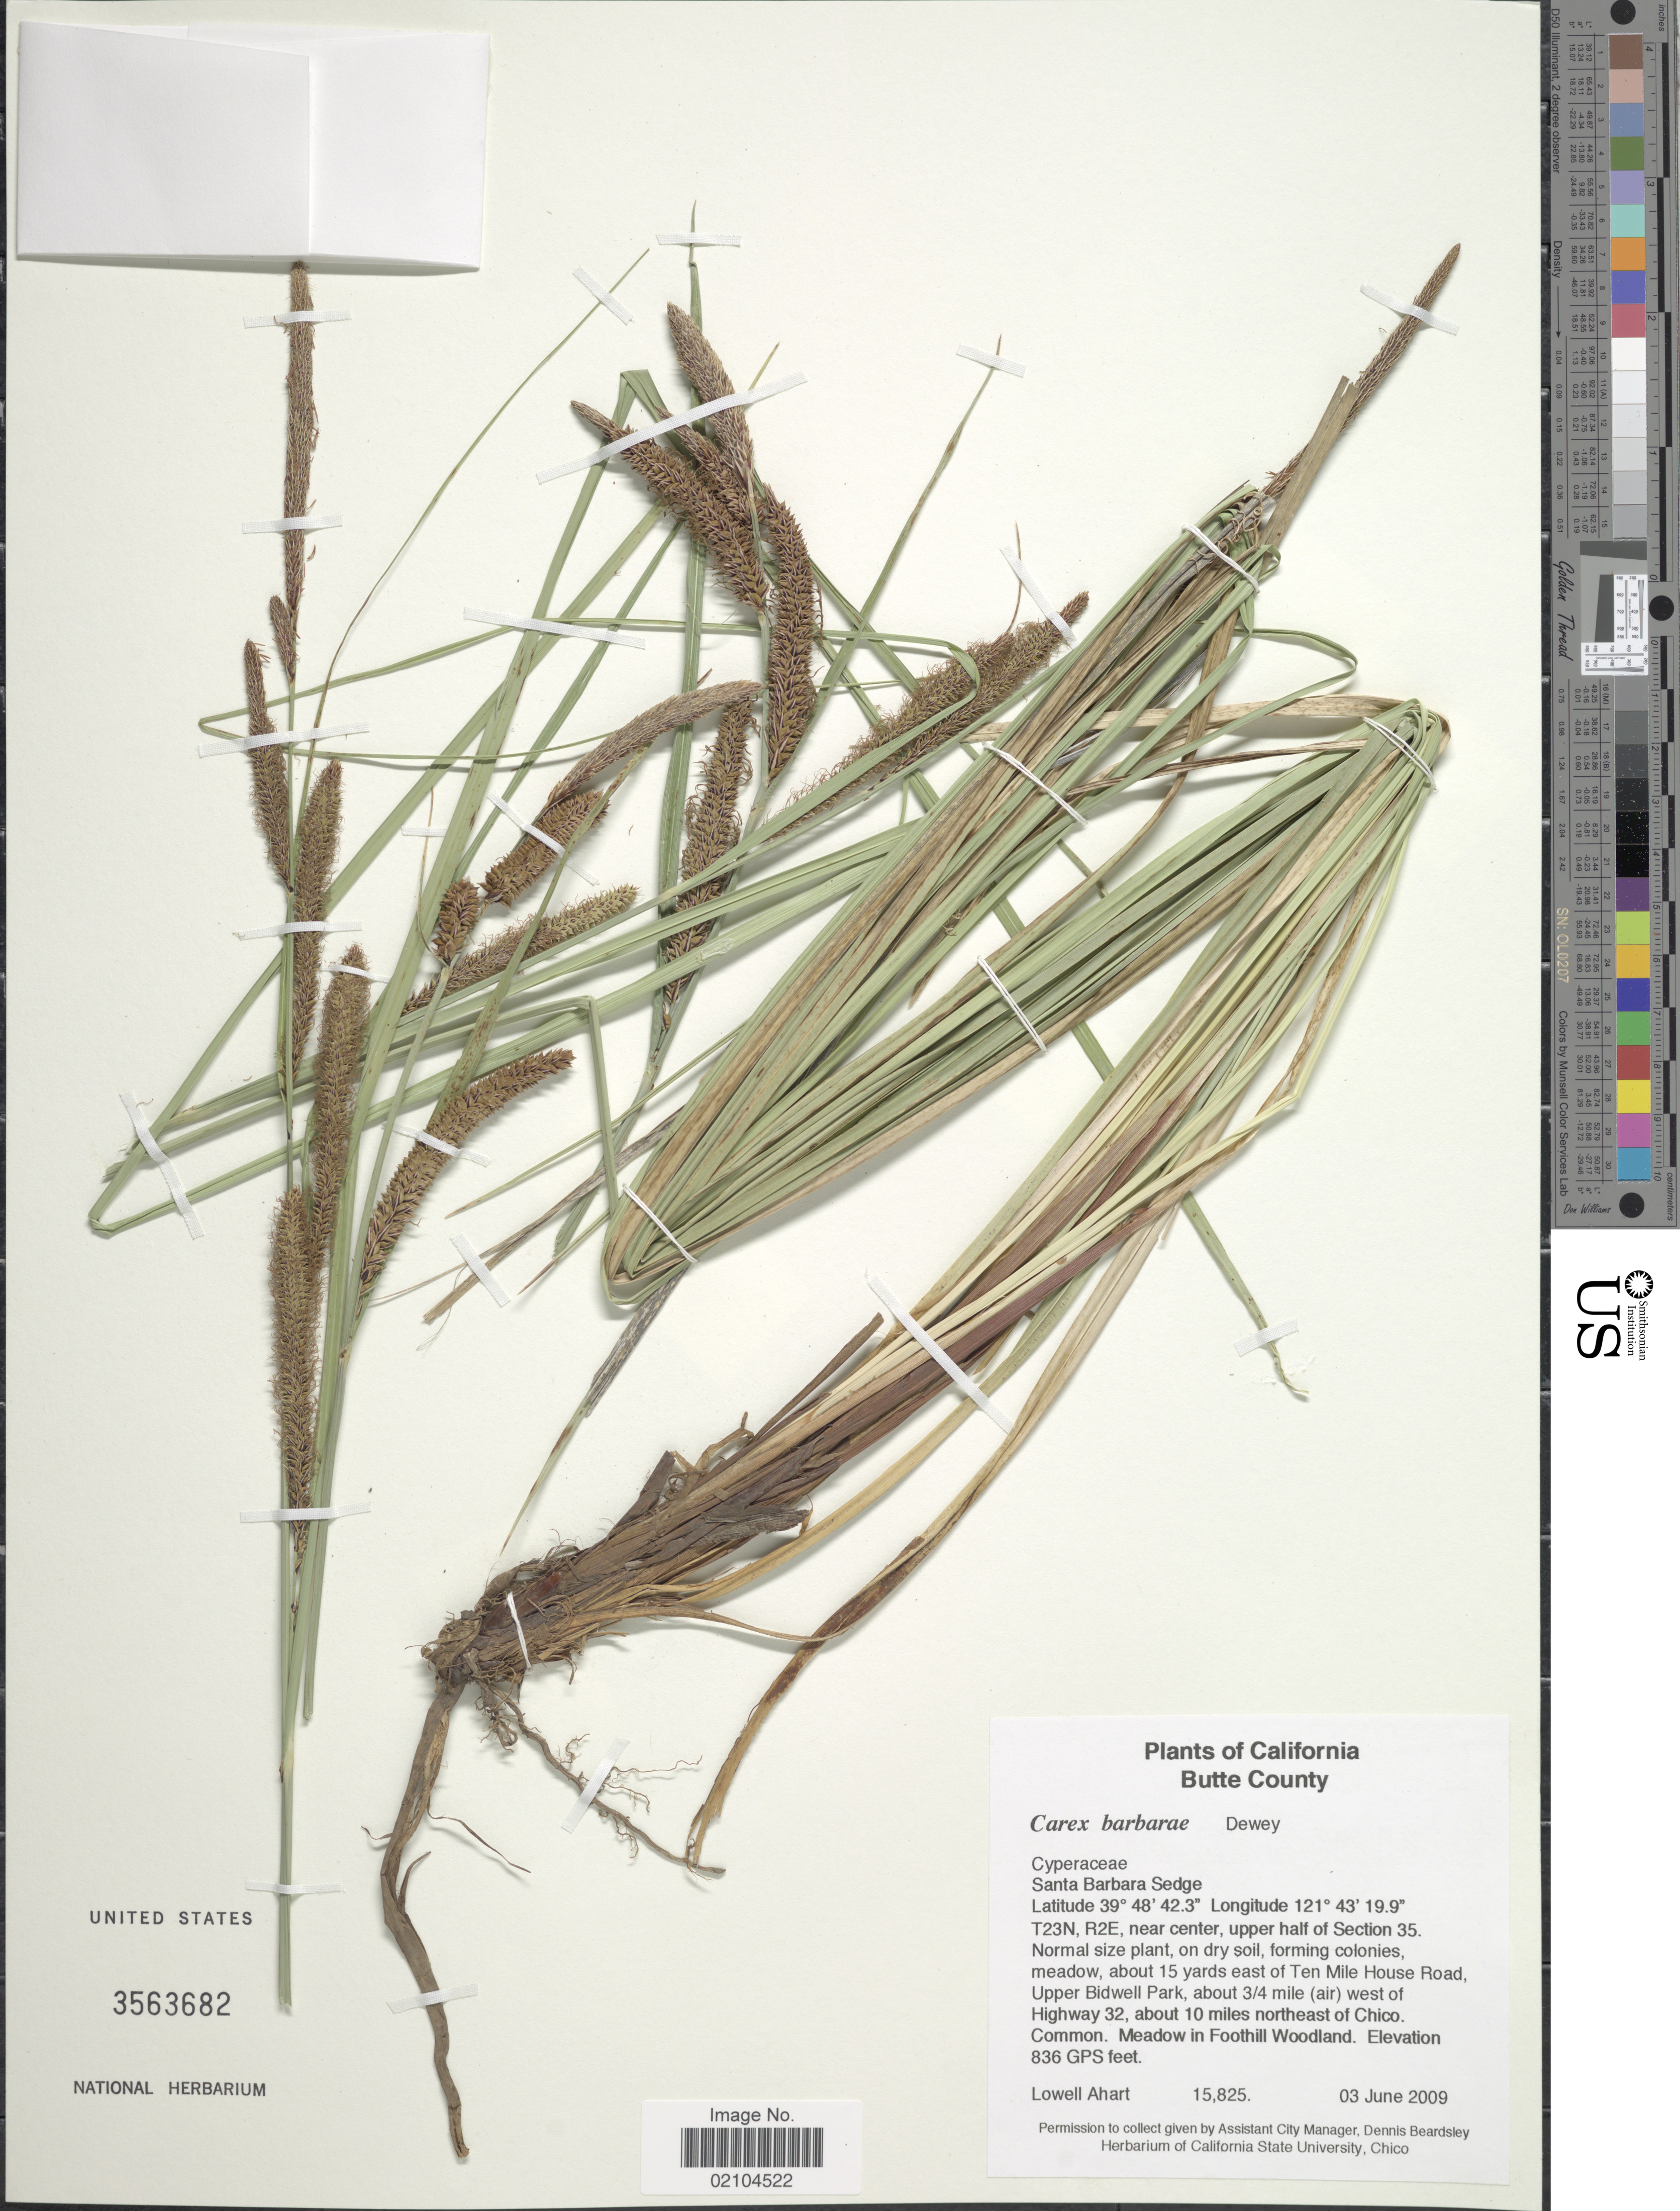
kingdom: Plantae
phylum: Tracheophyta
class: Liliopsida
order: Poales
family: Cyperaceae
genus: Carex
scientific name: Carex barbarae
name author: Dewey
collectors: L. Ahart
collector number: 15825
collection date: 2009-06-03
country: United States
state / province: California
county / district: Butte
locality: Butte County, Santa Barbara Sedge, T23N, R2E, near center, upper half of Section 35, meadow, about 15 yards east of Ten Mile House Road, Upper Bidwell Park, about 3/4 mil (air) west of Highway 32, about 10 miles northeast of Chico, common, Meadow in Foothill Woodland.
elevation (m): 255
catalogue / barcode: US 3563682